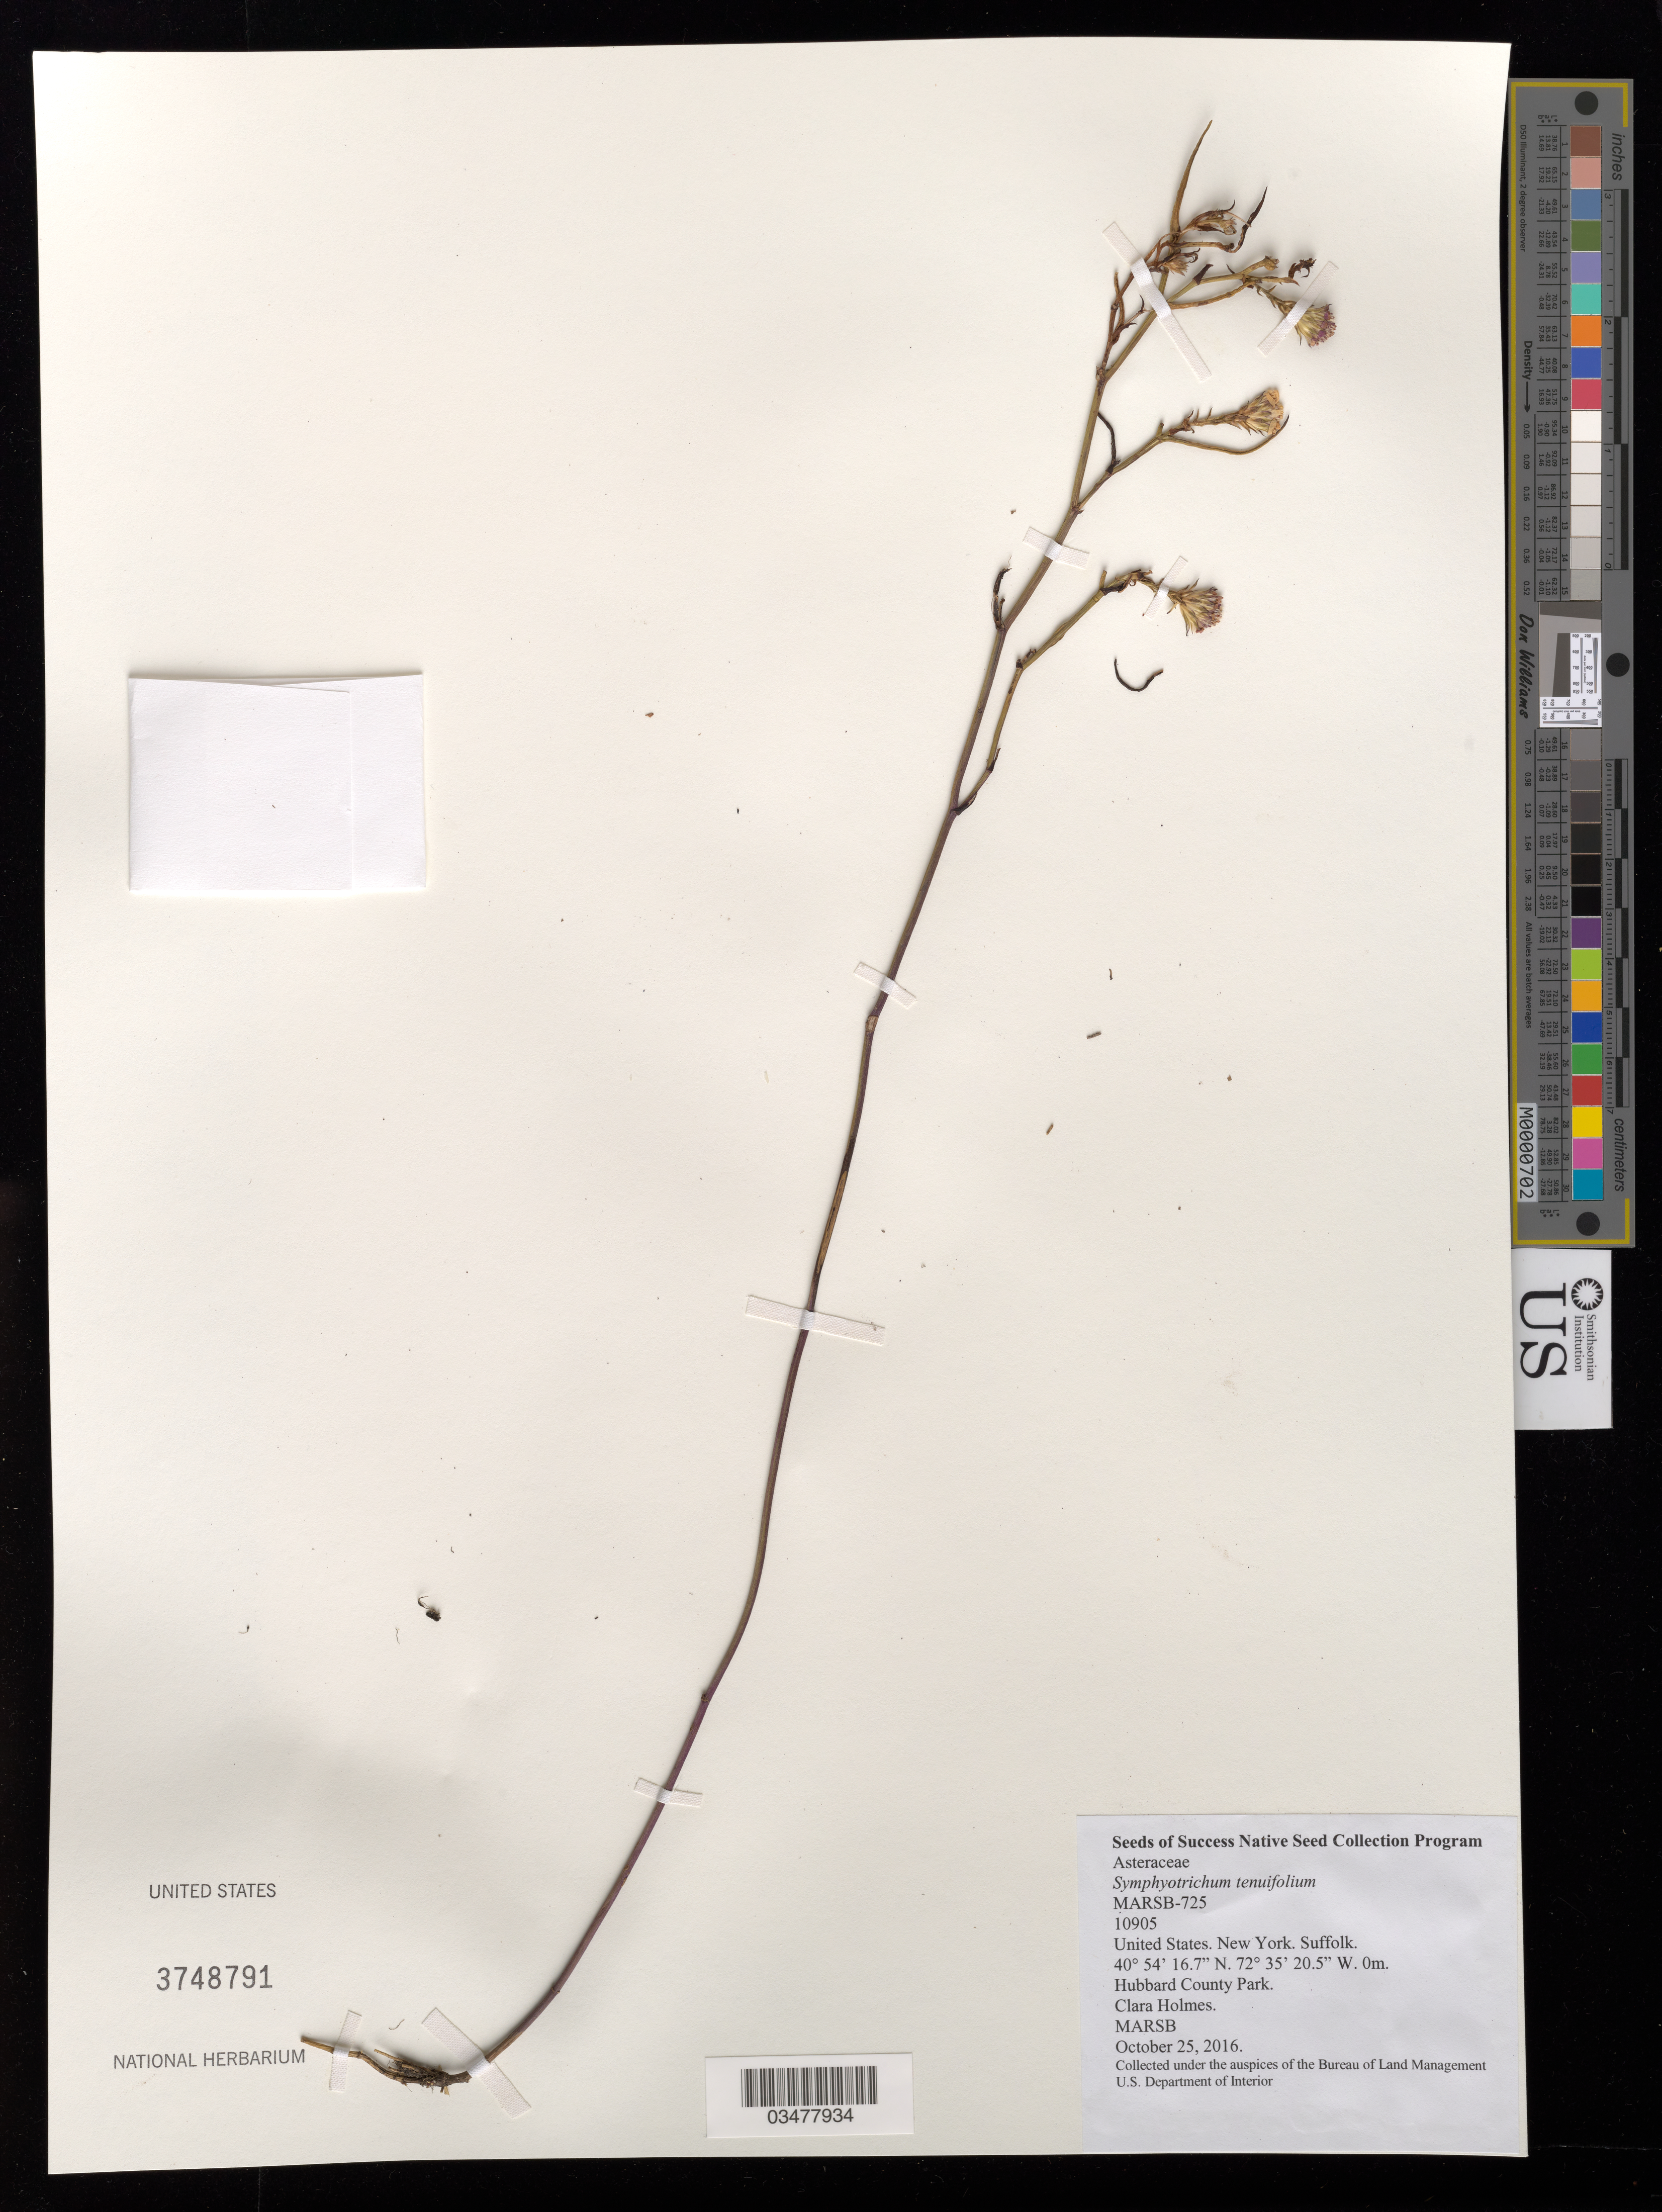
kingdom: Plantae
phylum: Tracheophyta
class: Magnoliopsida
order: Asterales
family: Asteraceae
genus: Symphyotrichum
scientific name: Symphyotrichum tenuifolium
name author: (L.) G.L. Nesom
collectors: C. Holmes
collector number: MARSB-725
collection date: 2016-10-25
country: United States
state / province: New York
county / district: Suffolk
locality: Hubbard County Park, White Column Entrance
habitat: High Salt Marsh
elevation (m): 0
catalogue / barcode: US 3748791